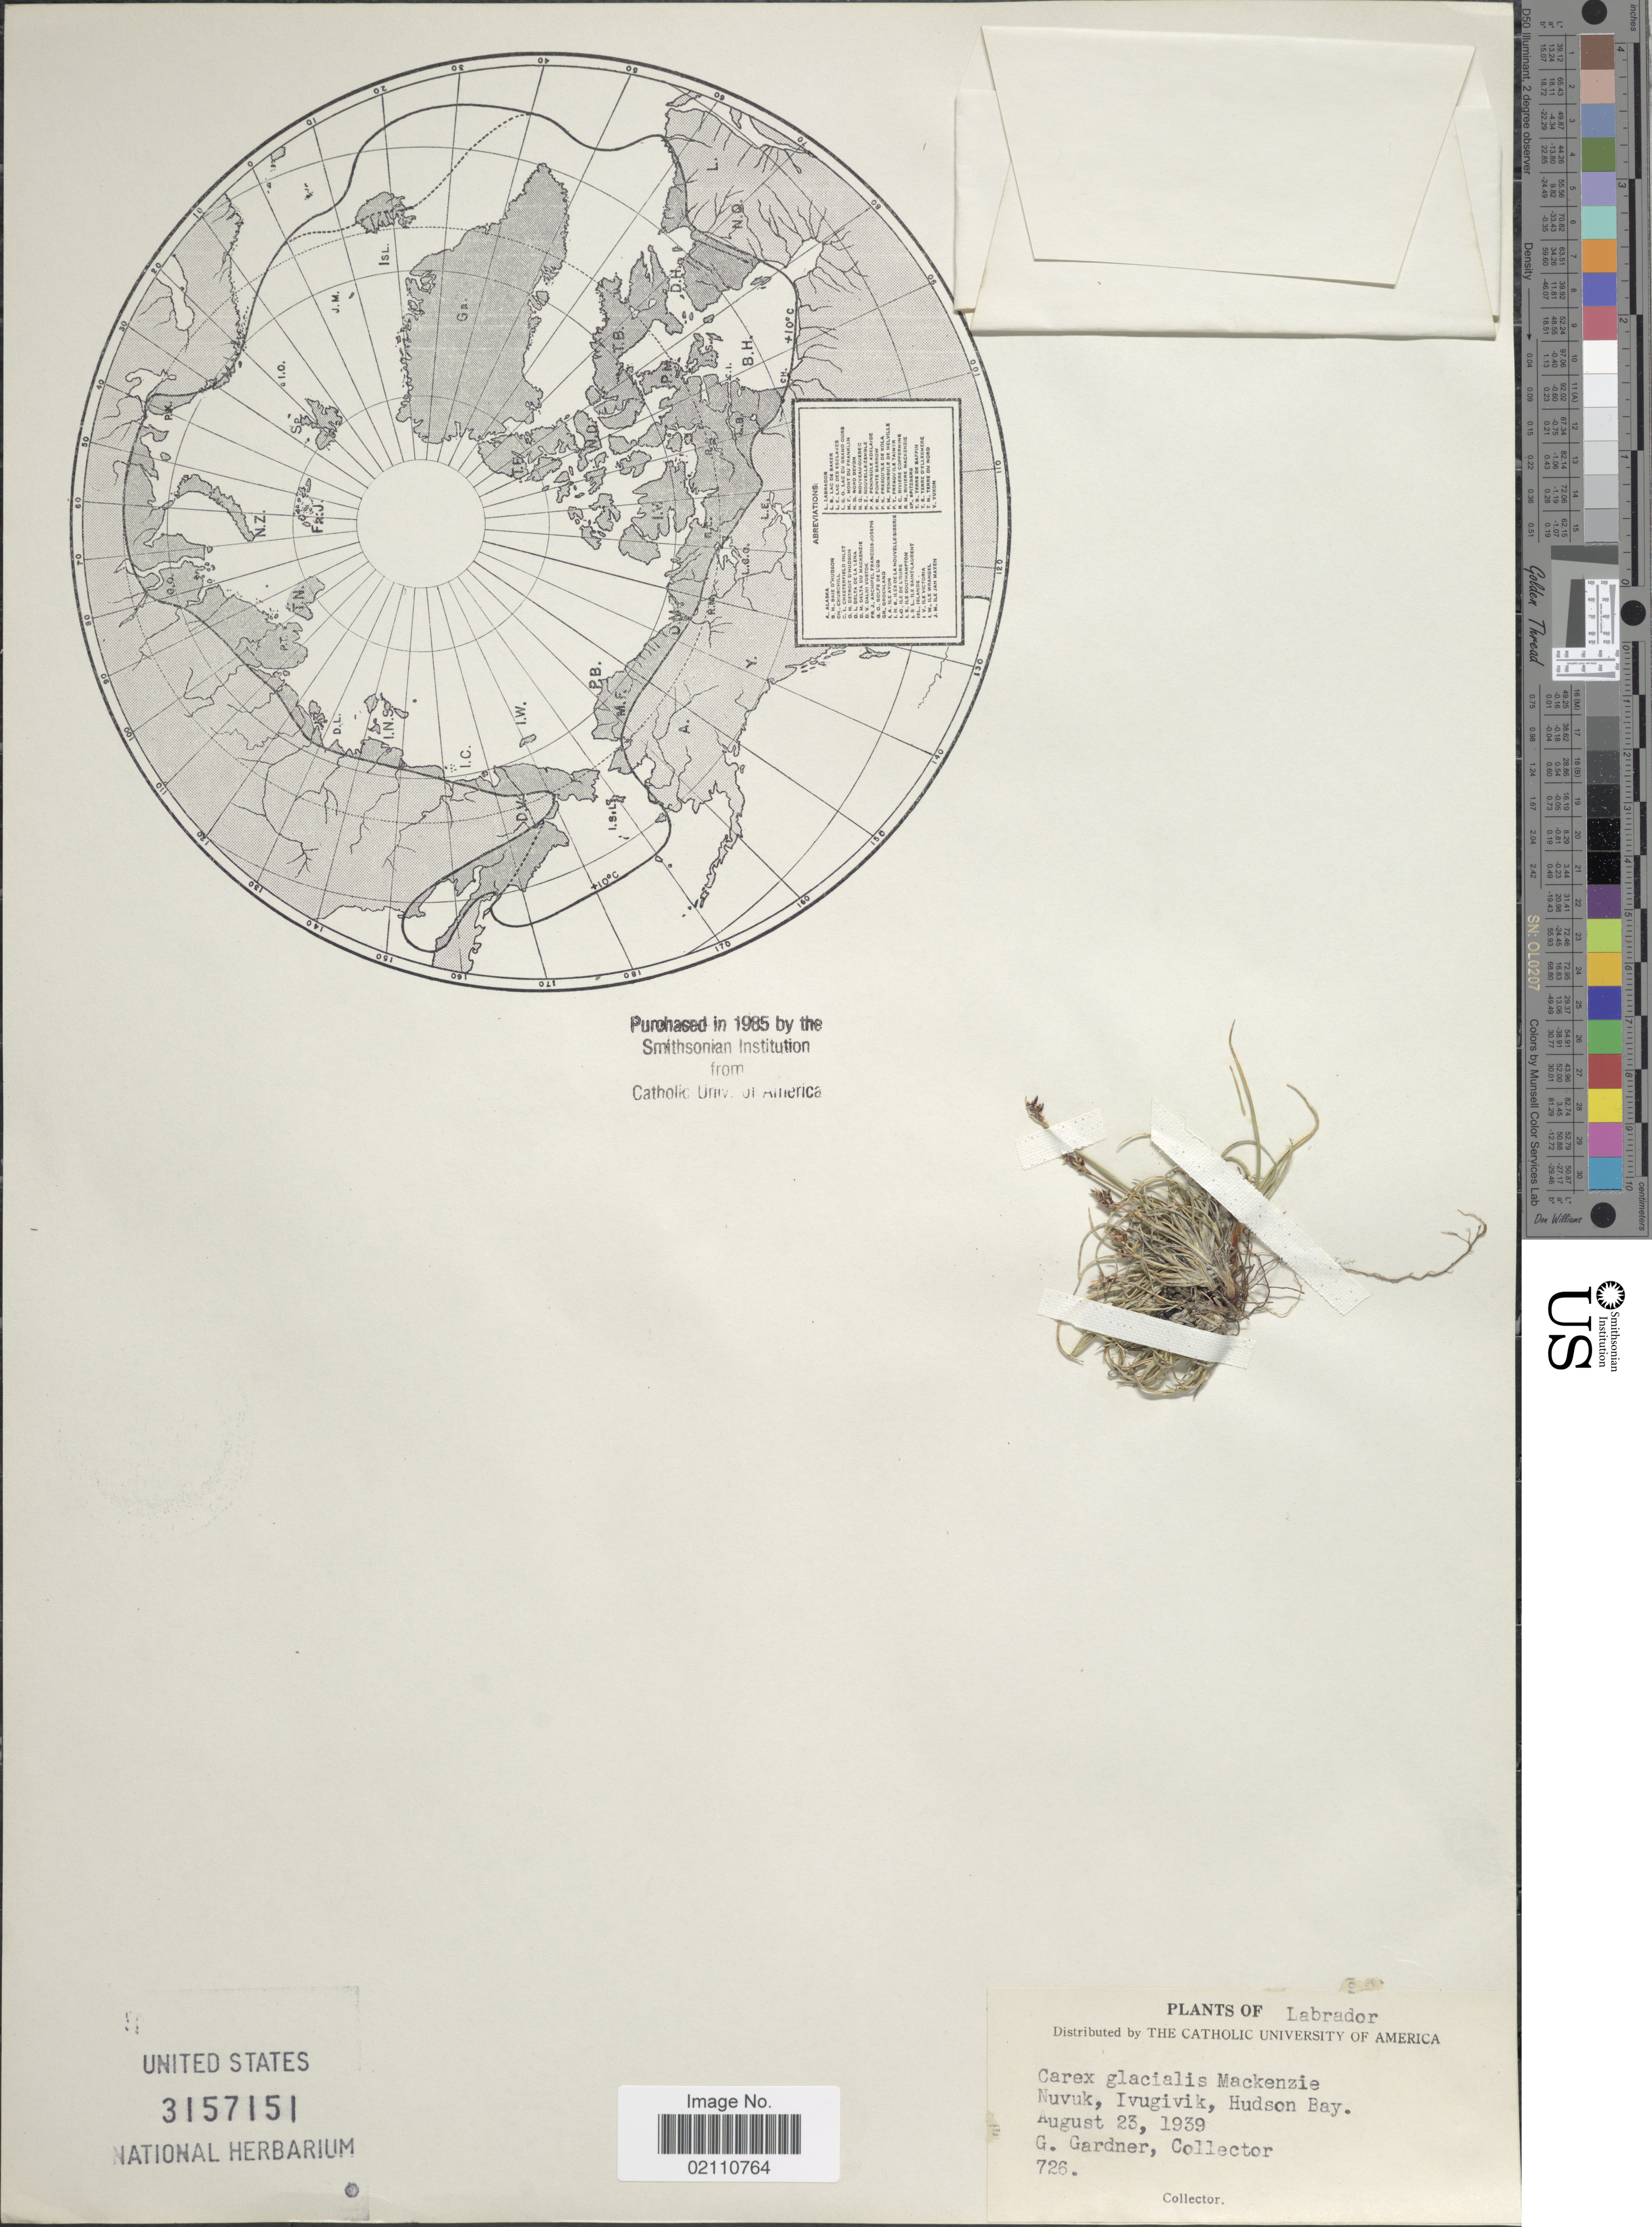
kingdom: Plantae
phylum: Tracheophyta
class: Liliopsida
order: Poales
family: Cyperaceae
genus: Carex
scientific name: Carex glacialis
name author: Mack.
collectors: G. Gardner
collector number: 726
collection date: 1939-08-23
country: Canada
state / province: Newfoundland and Labrador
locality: Nuvuk, Ivugivik, Hudson Bay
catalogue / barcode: US 3157151